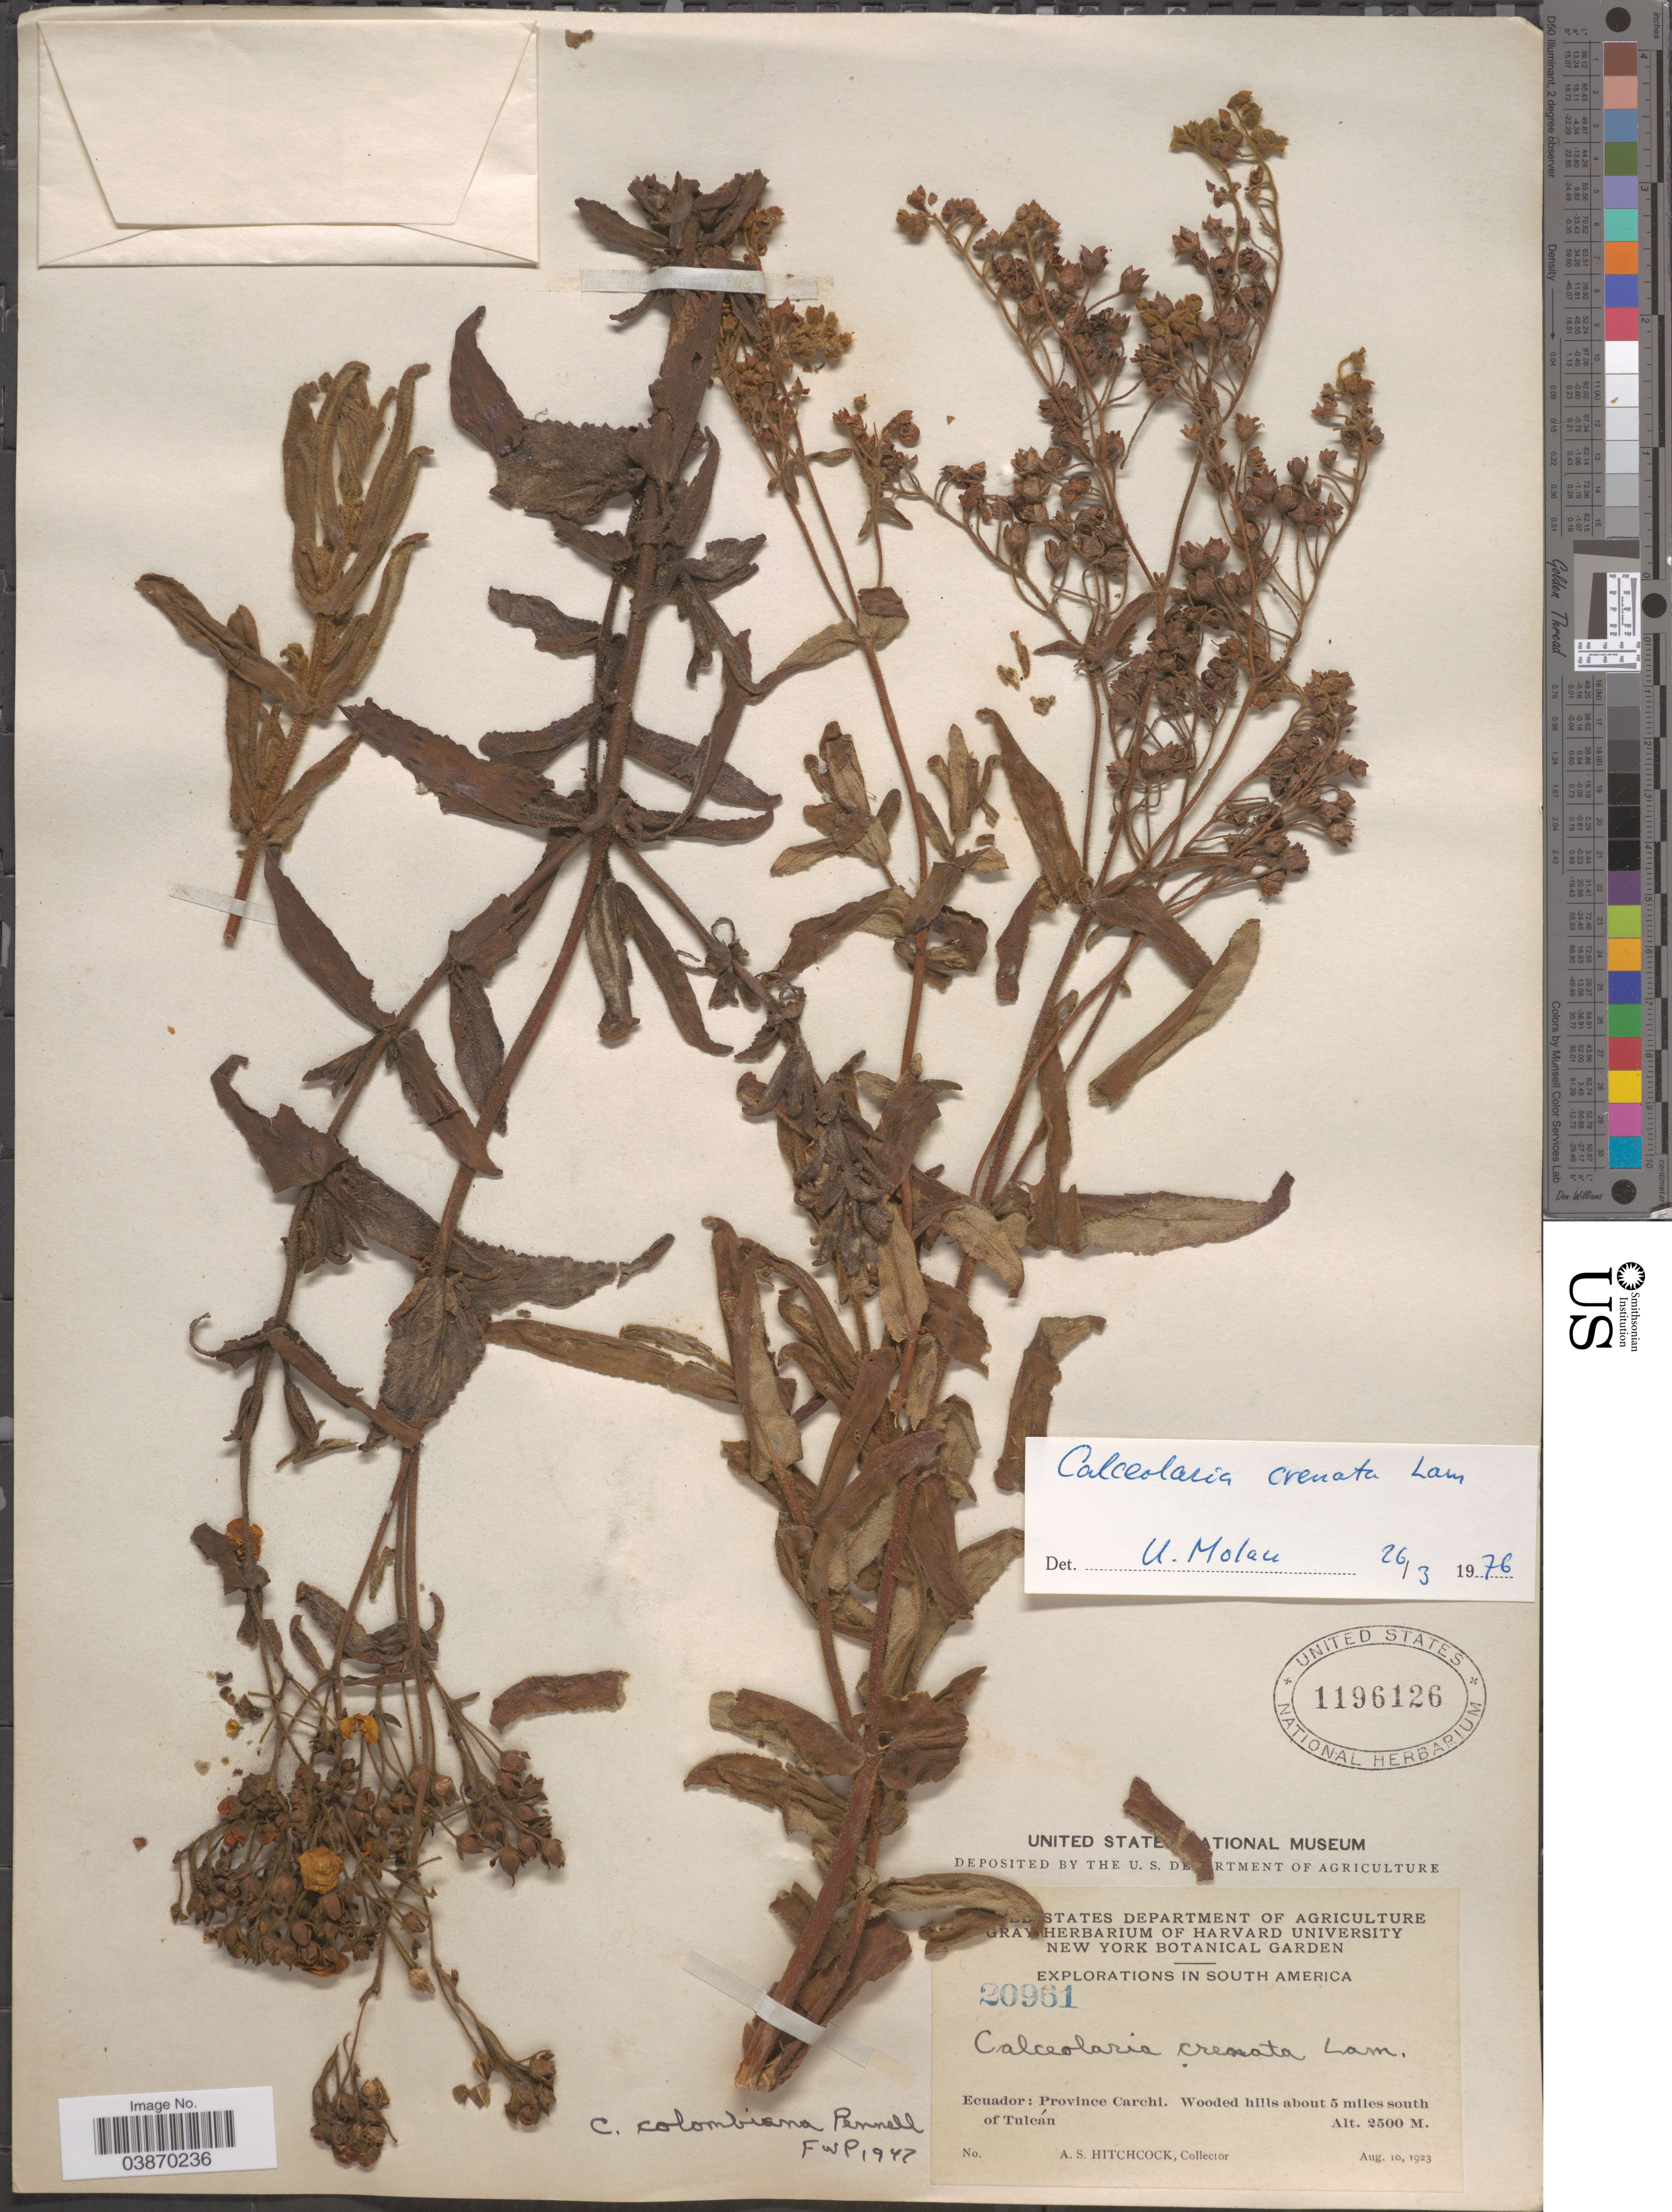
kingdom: Plantae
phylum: Tracheophyta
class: Magnoliopsida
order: Lamiales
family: Calceolariaceae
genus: Calceolaria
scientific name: Calceolaria crenata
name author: Lam.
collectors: A. S. Hitchcock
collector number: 20961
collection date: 1923-08-10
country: Ecuador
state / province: Carchi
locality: Wooded hills about 5 miles south of Tulcán.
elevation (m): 2500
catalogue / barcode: US 1196126